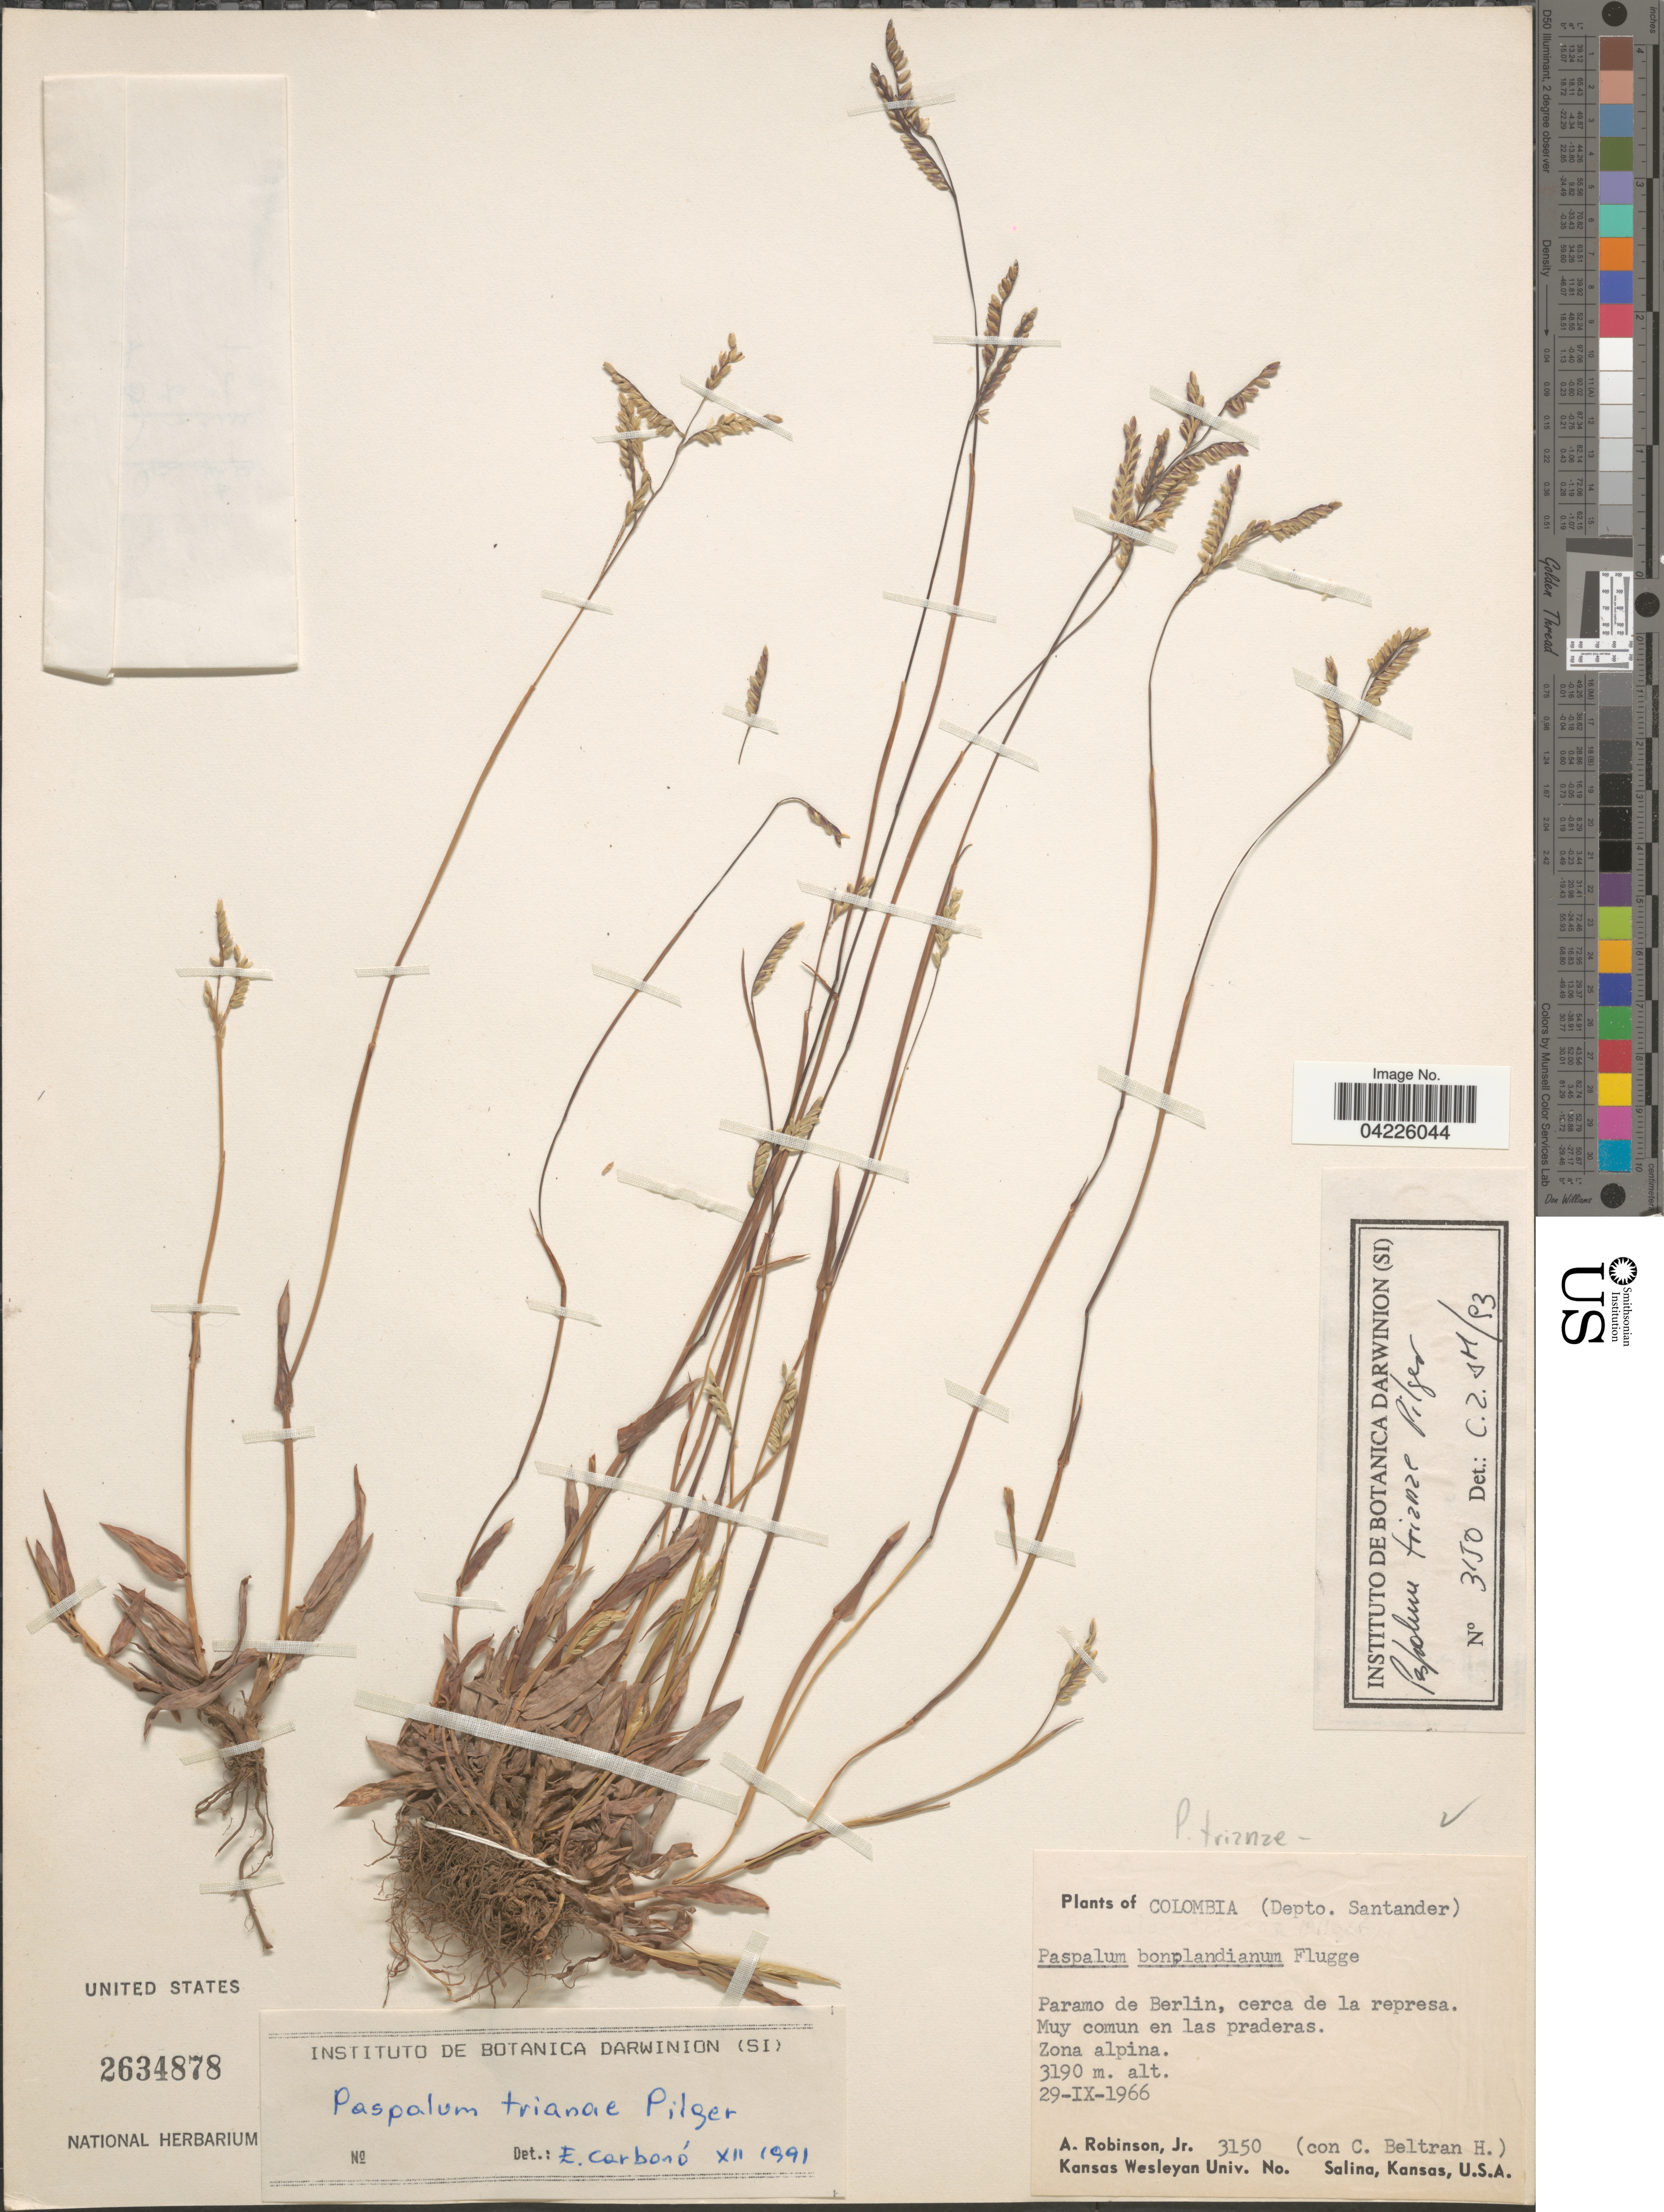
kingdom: Plantae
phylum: Tracheophyta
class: Liliopsida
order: Poales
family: Poaceae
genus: Paspalum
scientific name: Paspalum trianae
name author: Pilg.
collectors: A. Robinson Jr. & C. Beltran H.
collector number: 3150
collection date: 1966-09-29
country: Colombia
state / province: Santander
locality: Depto. Santander. Paramo de Berlin, cerca de la represa.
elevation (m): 3190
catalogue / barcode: US 2634878